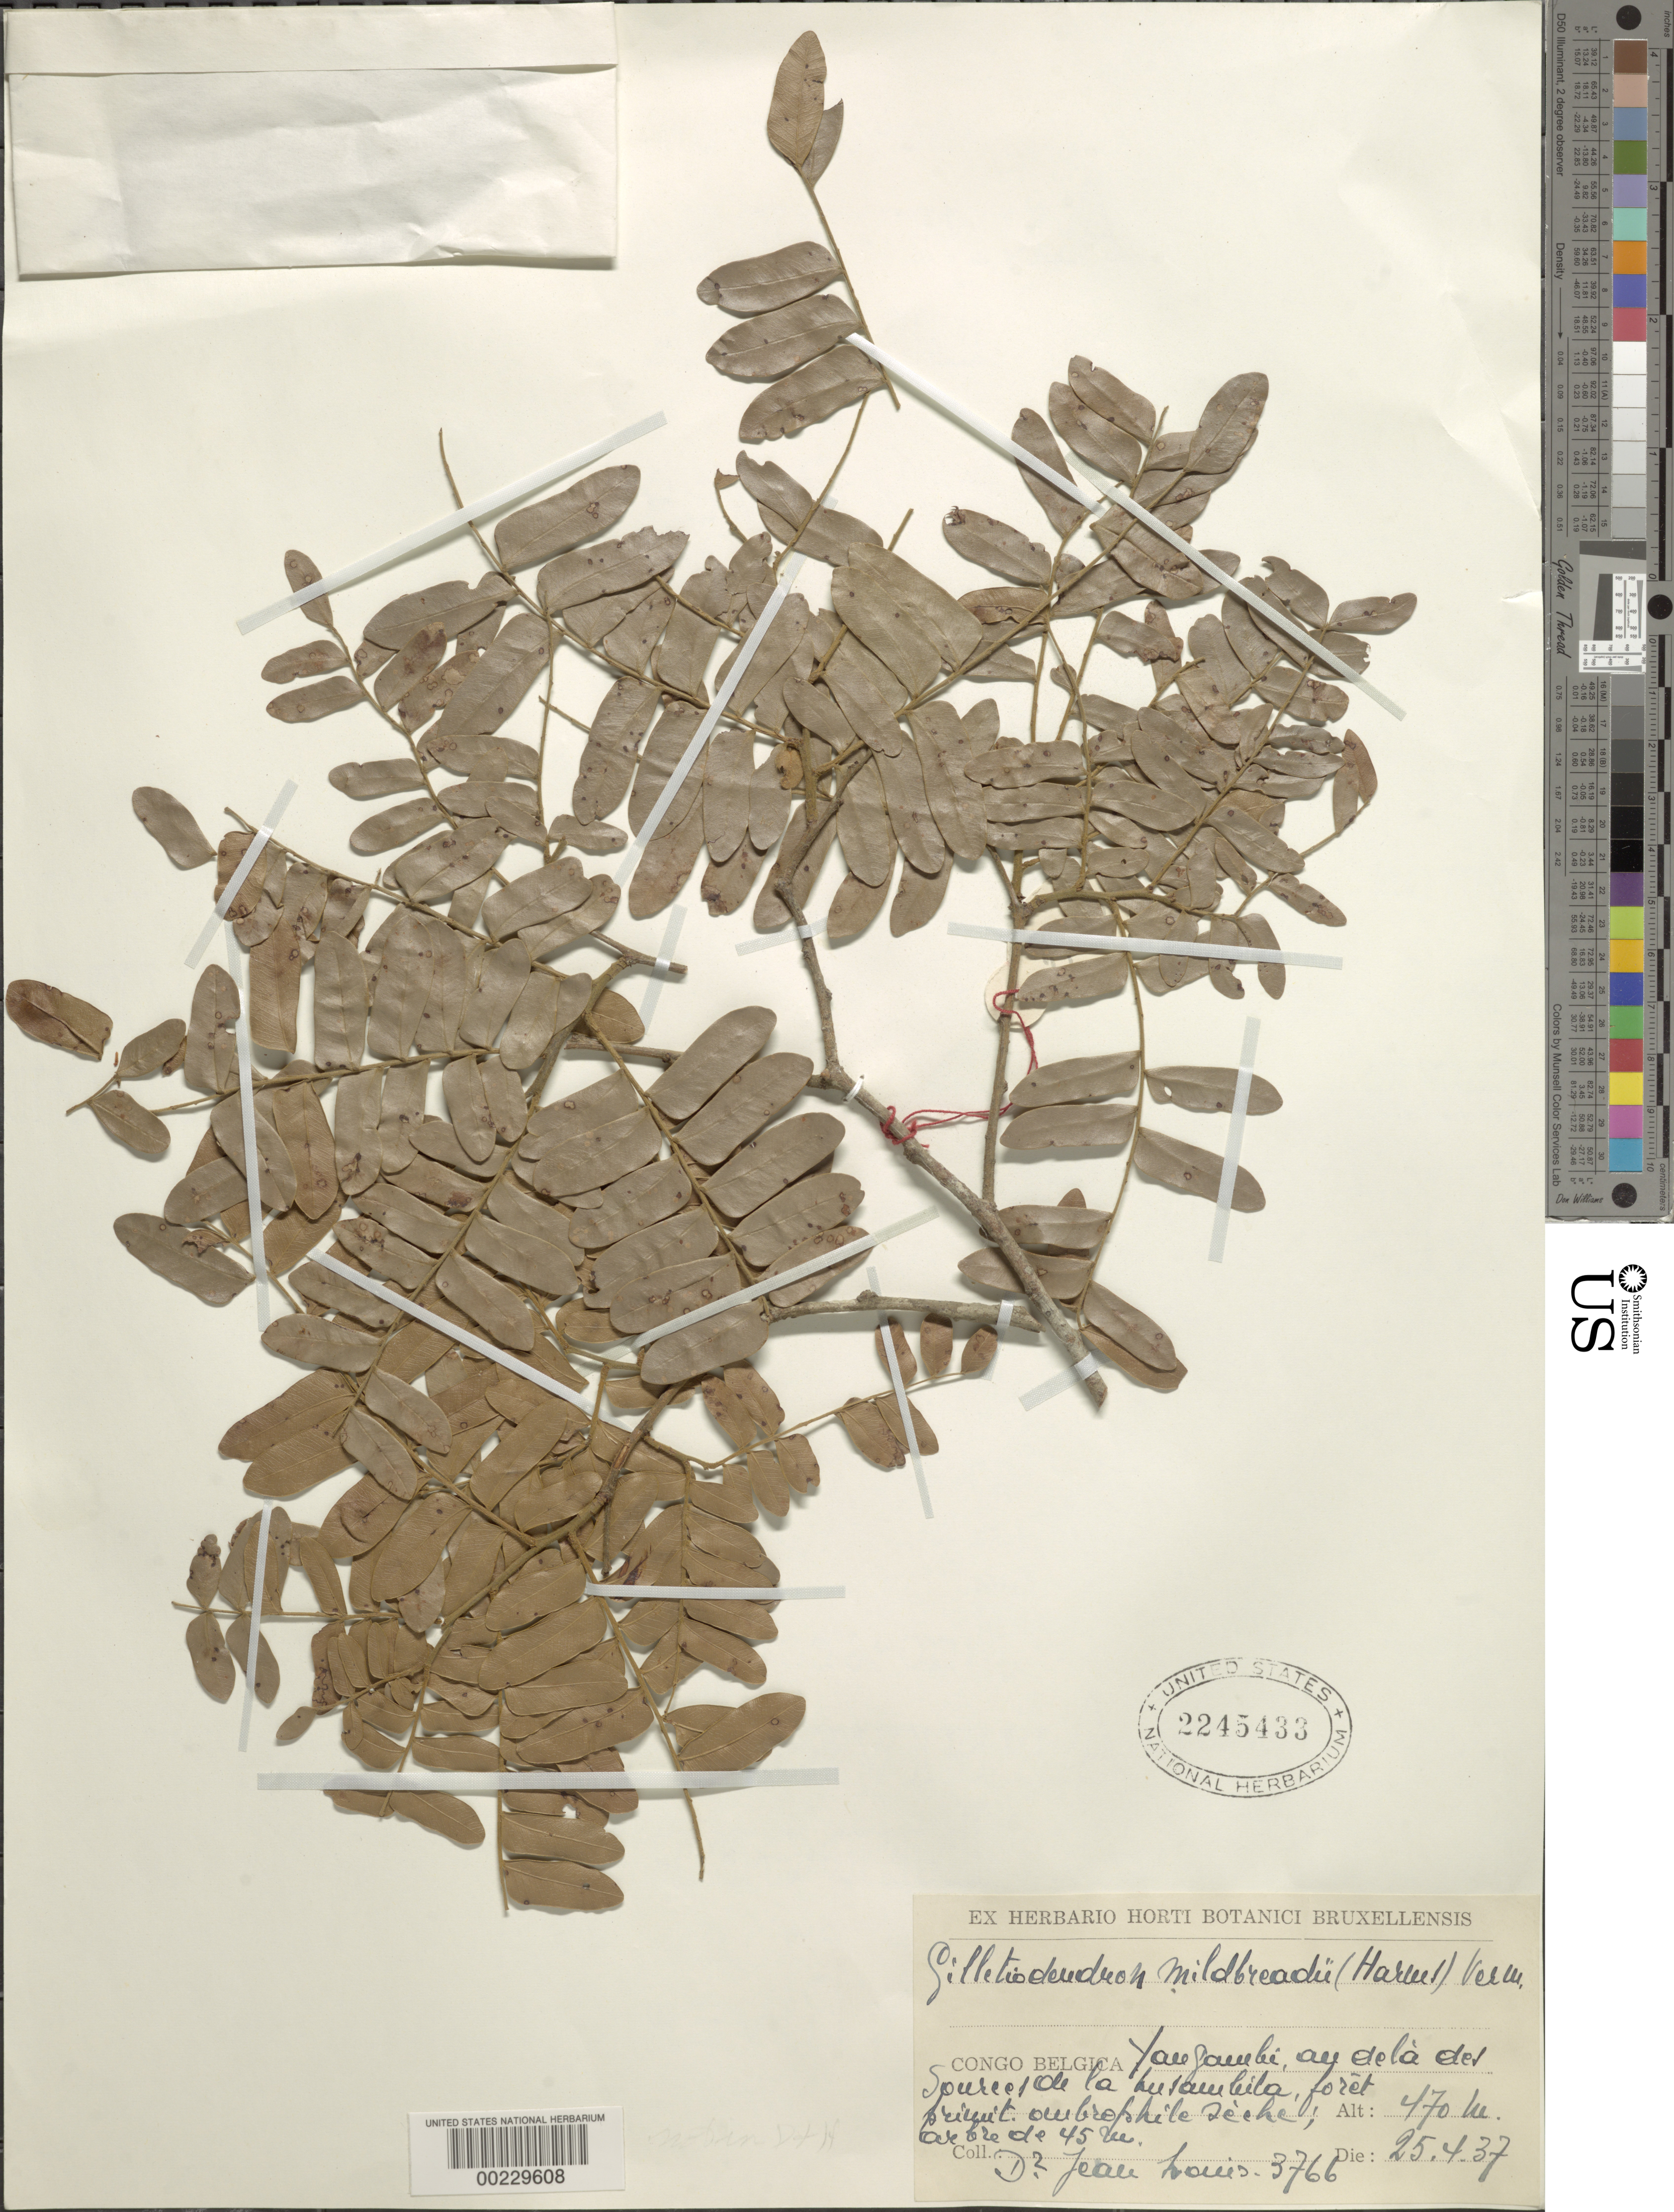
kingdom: Plantae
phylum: Tracheophyta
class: Magnoliopsida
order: Fabales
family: Fabaceae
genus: Gilletiodendron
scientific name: Gilletiodendron mildbraedii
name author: (Harms) Vermoesen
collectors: J. Louis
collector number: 3766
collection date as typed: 25 Apr 1937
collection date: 1937-04-25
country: Congo, Democratic Republic of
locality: Yamjambi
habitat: Primitive forest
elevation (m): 470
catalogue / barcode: US 2245433